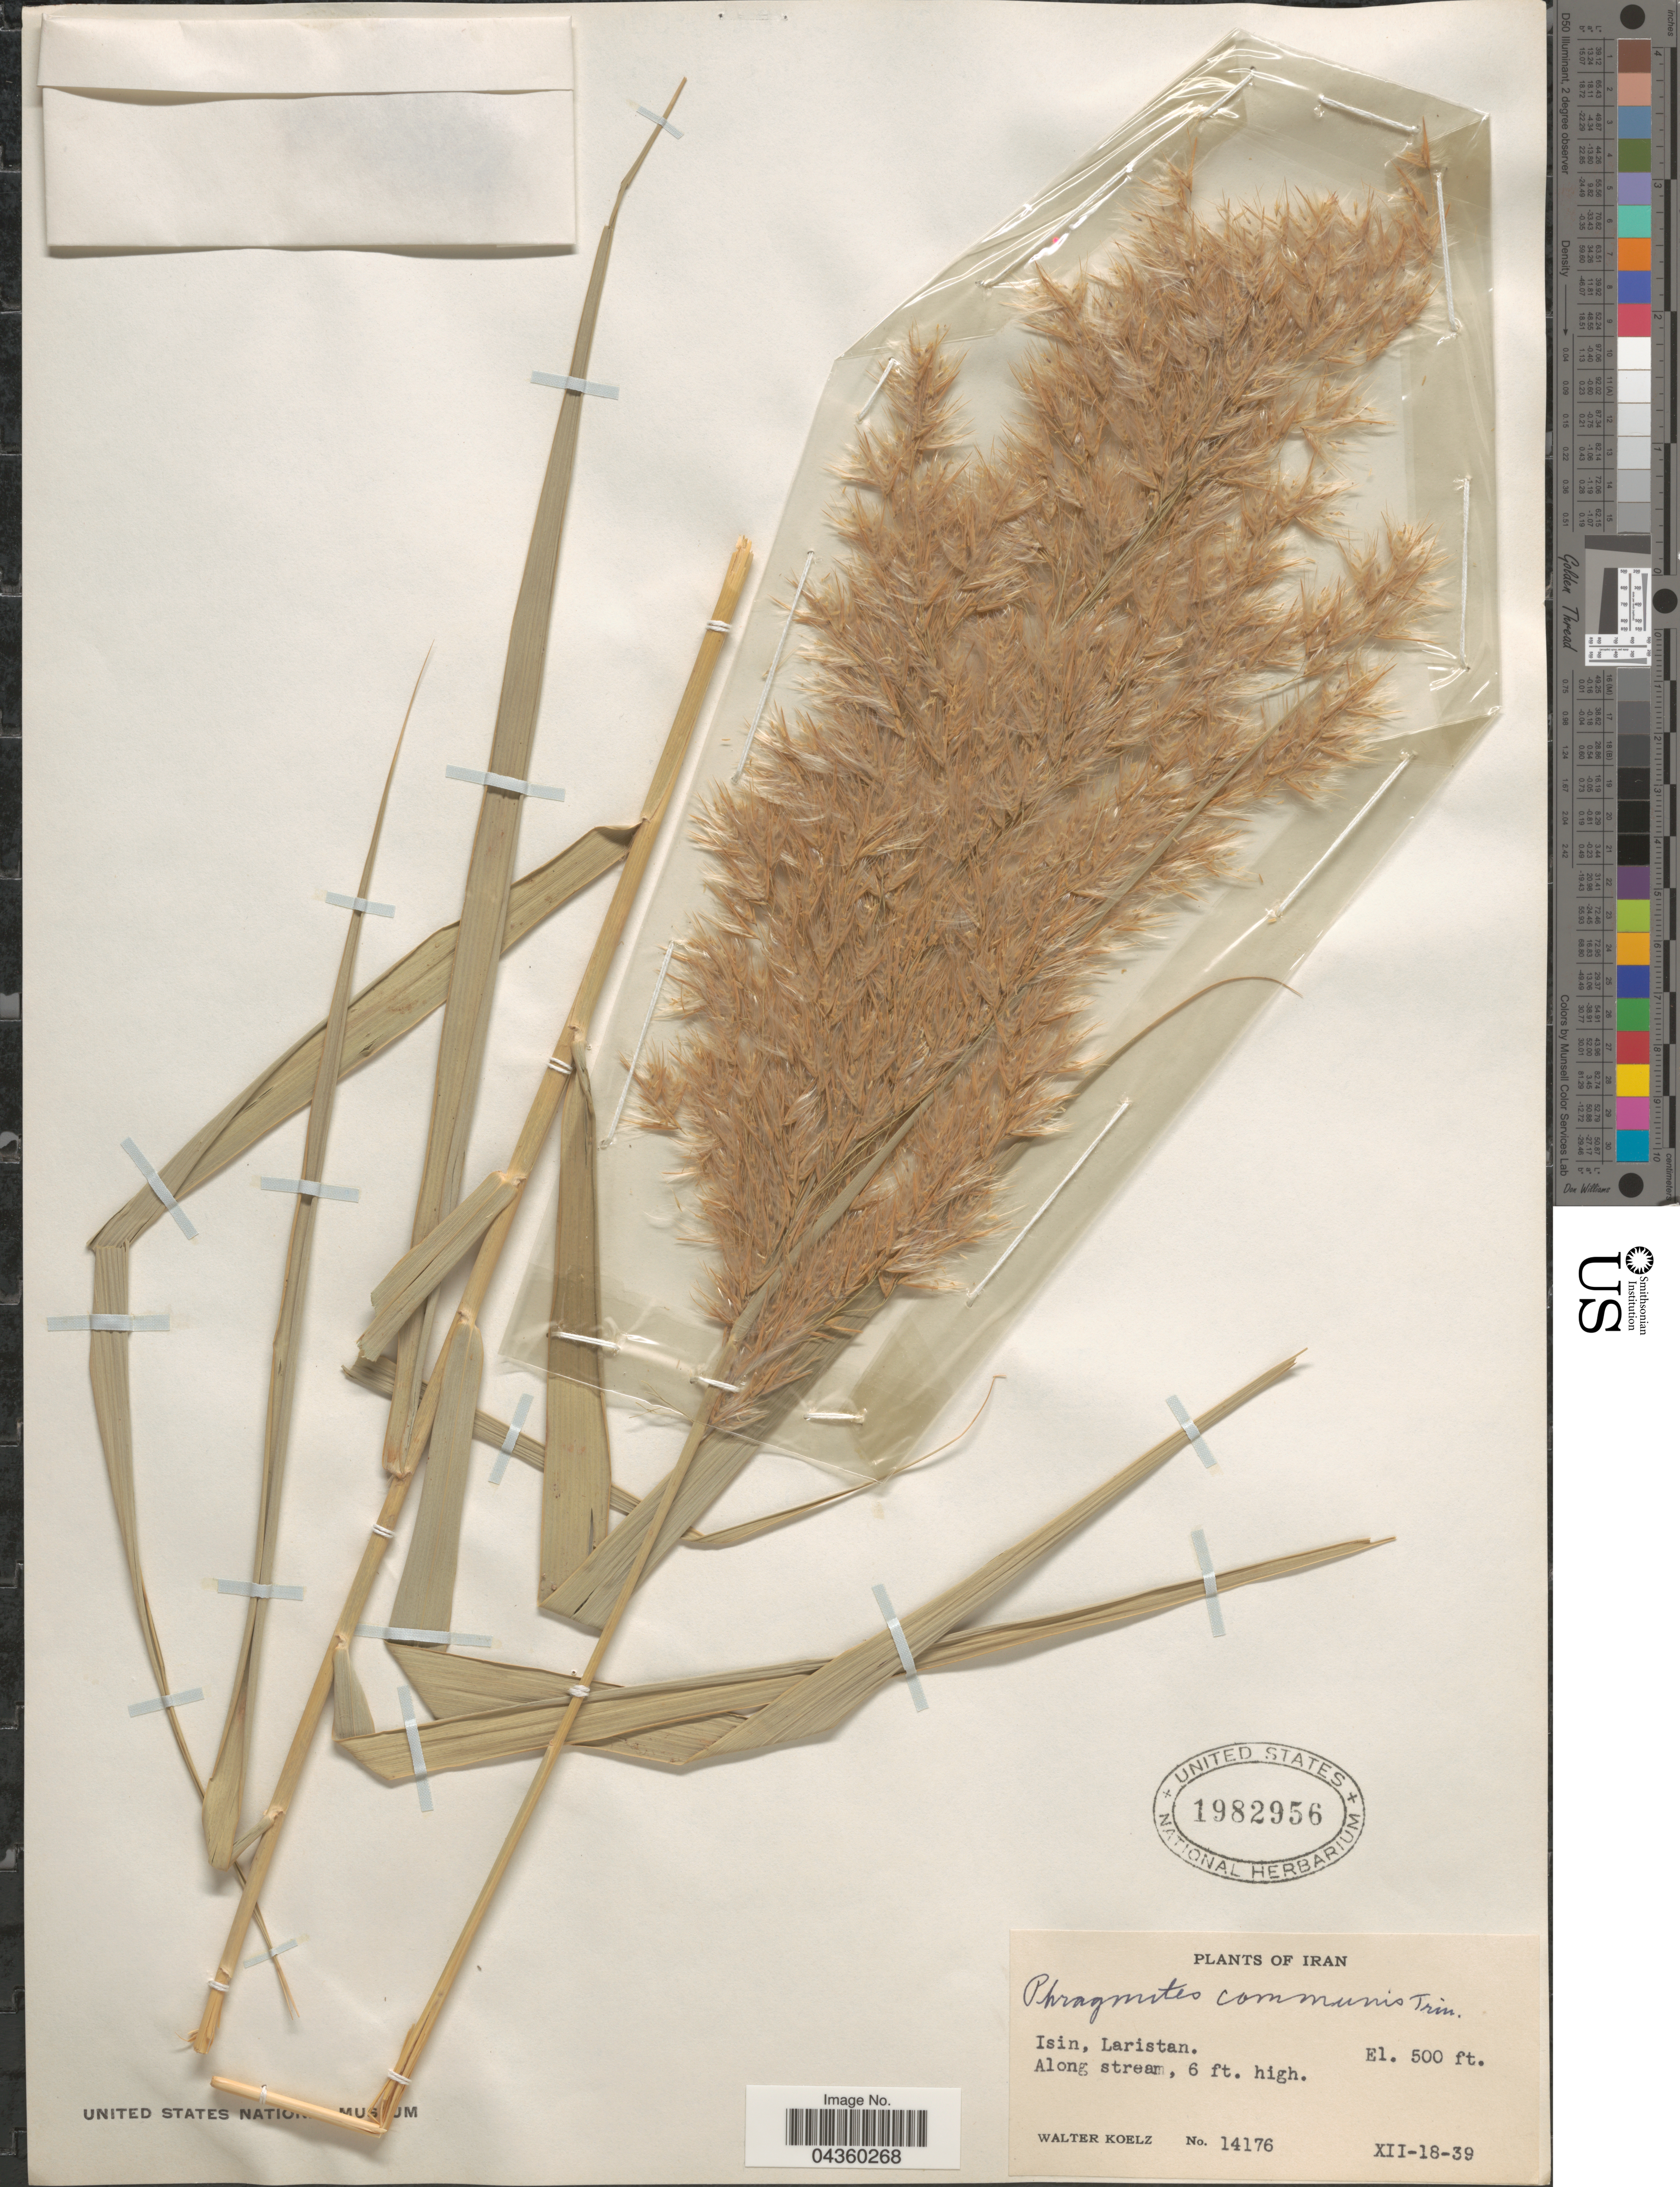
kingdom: Plantae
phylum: Tracheophyta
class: Liliopsida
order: Poales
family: Poaceae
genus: Phragmites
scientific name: Phragmites australis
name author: (Cav.) Trin. ex Steud.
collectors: W. N. Koelz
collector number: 14176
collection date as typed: Transcribed d/m/y: 18/12/39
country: Iran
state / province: Hormozgan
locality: Isin, Laristan.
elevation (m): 152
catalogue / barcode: US 1982956